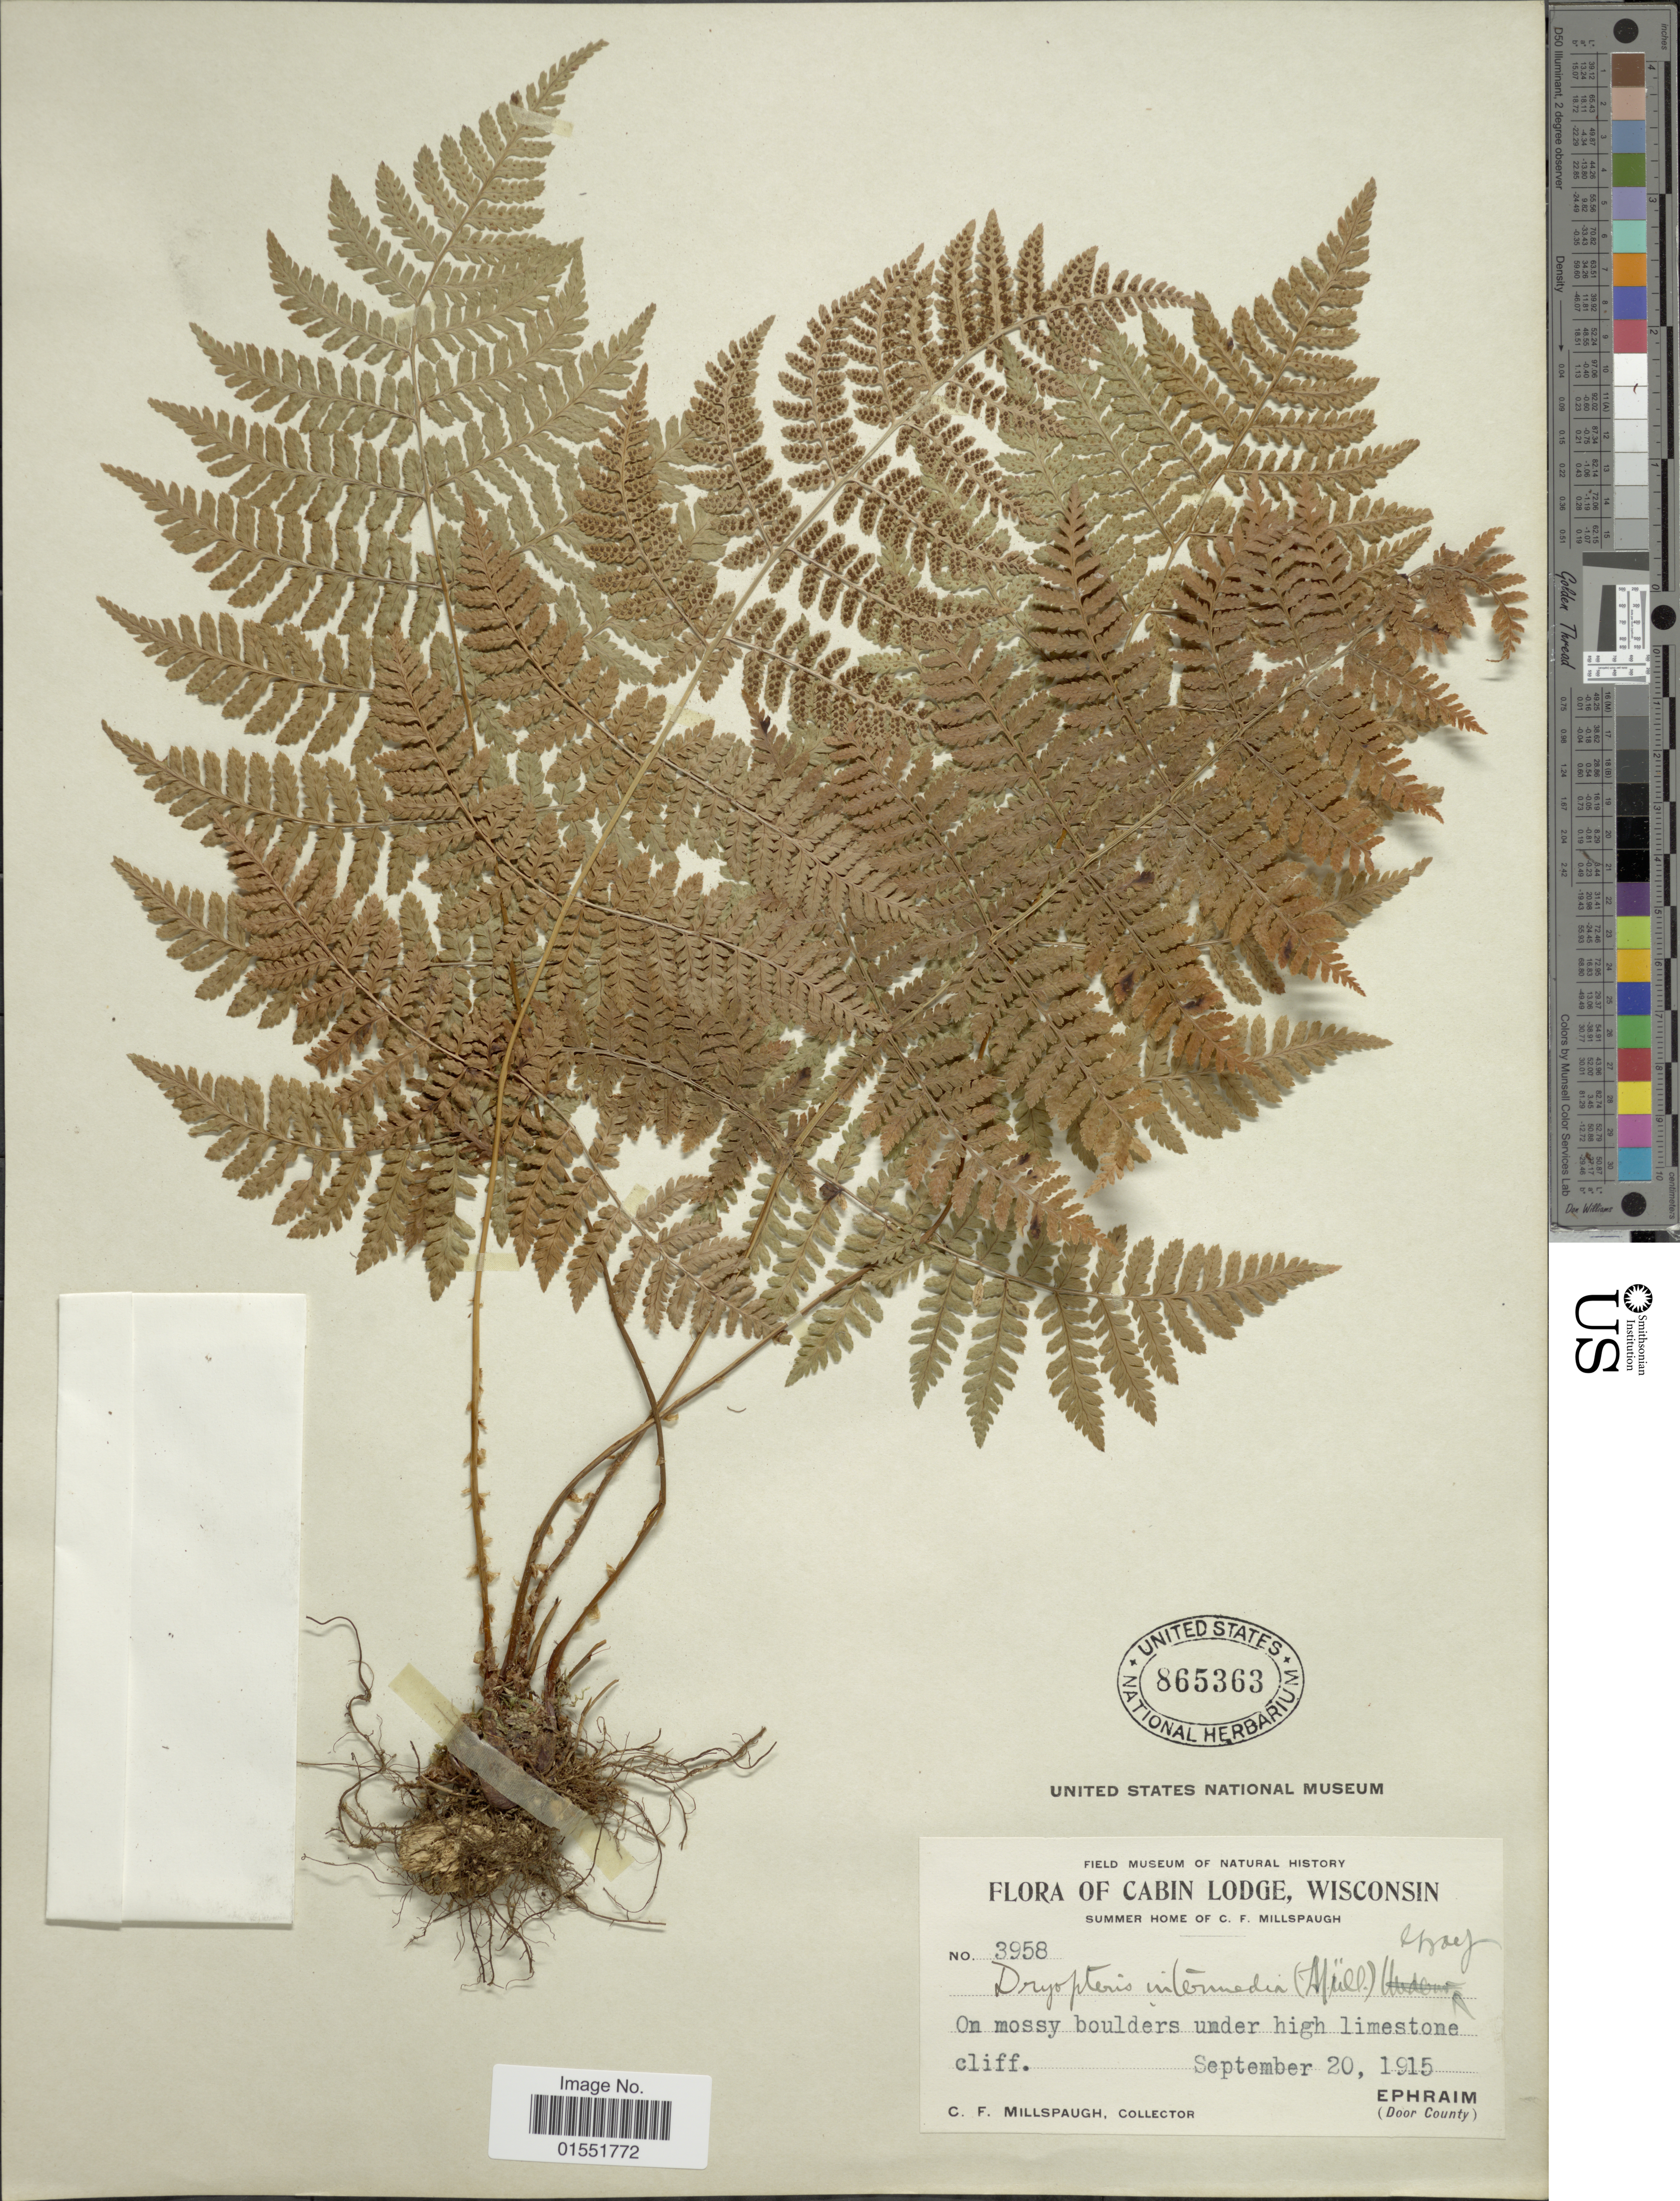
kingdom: Plantae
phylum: Tracheophyta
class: Polypodiopsida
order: Polypodiales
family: Dryopteridaceae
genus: Dryopteris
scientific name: Dryopteris intermedia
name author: (Muhl.) A. Gray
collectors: C. F. Millspaugh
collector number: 3958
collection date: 1915-09-20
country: United States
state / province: Wisconsin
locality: Cabin Lodge. Ephraim (Door County)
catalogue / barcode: US 865363